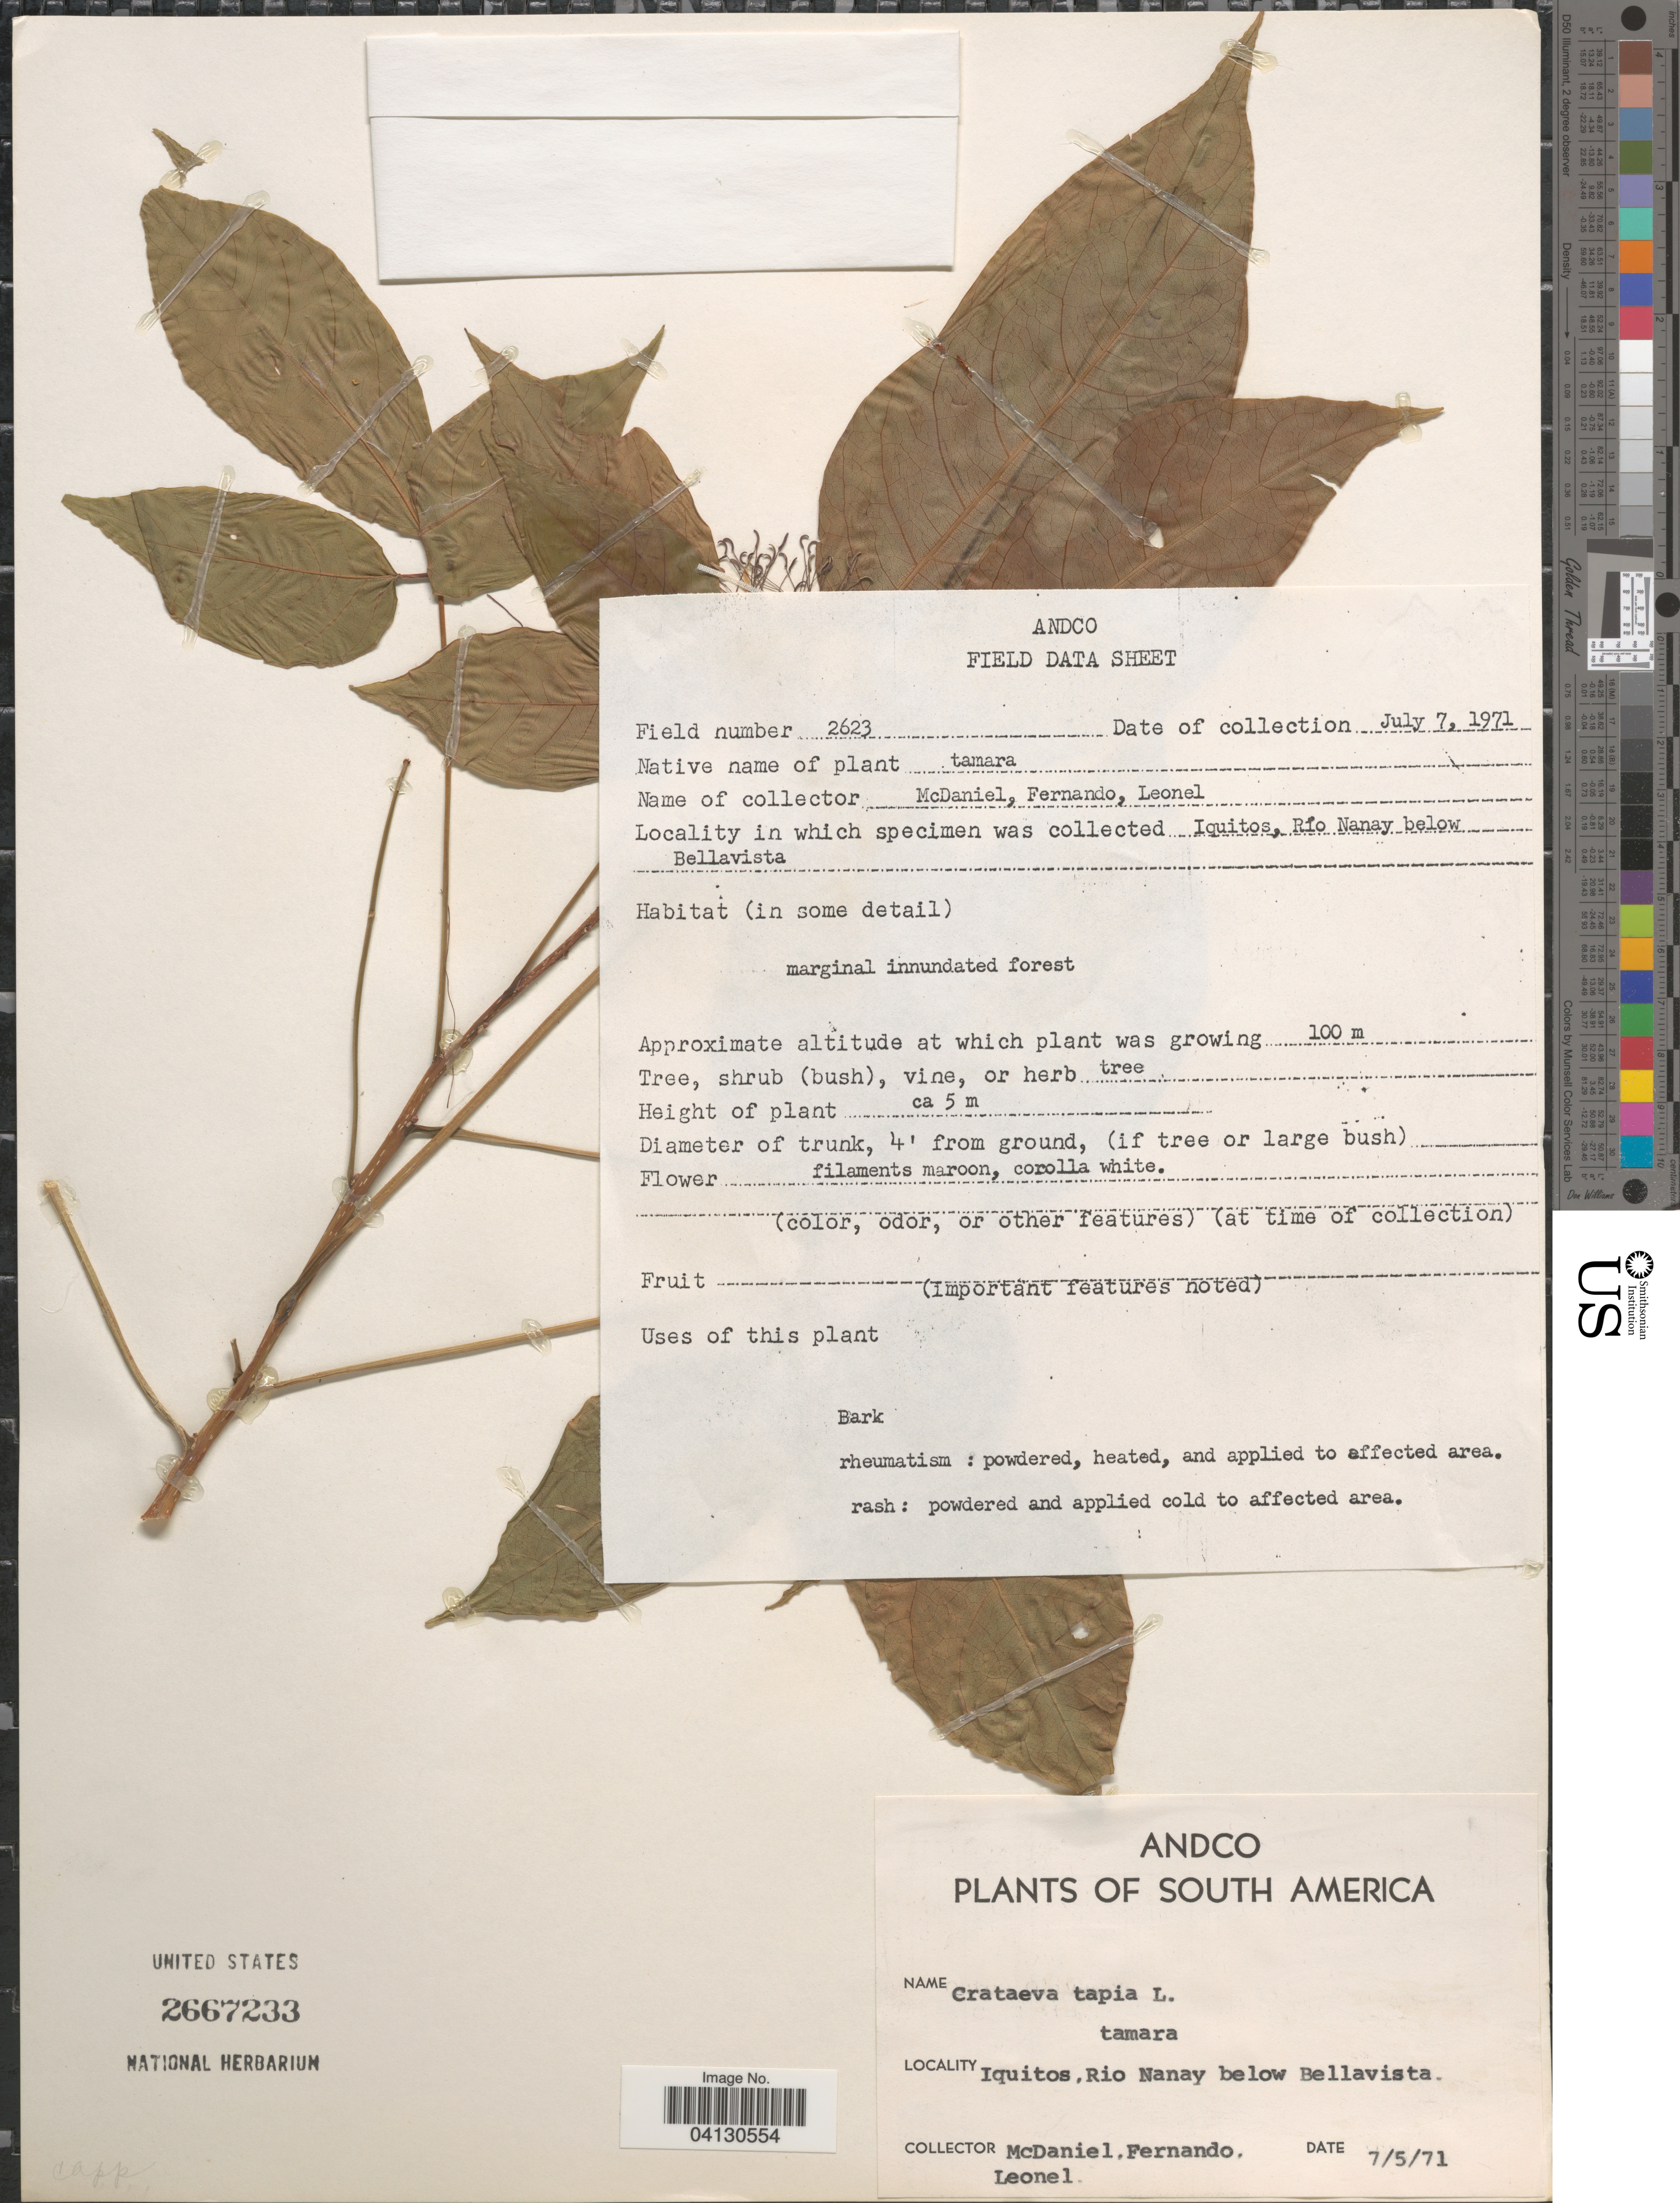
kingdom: Plantae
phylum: Tracheophyta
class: Magnoliopsida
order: Brassicales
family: Capparaceae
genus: Crateva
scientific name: Crateva tapia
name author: L.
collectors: -- McDaniel, -- Fernando & -- Leonel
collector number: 2623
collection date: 1971-07-05/1971-07-07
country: Peru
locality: South America. Iquitos, Río Nanay below Bellavista.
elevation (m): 100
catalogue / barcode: US 2667233